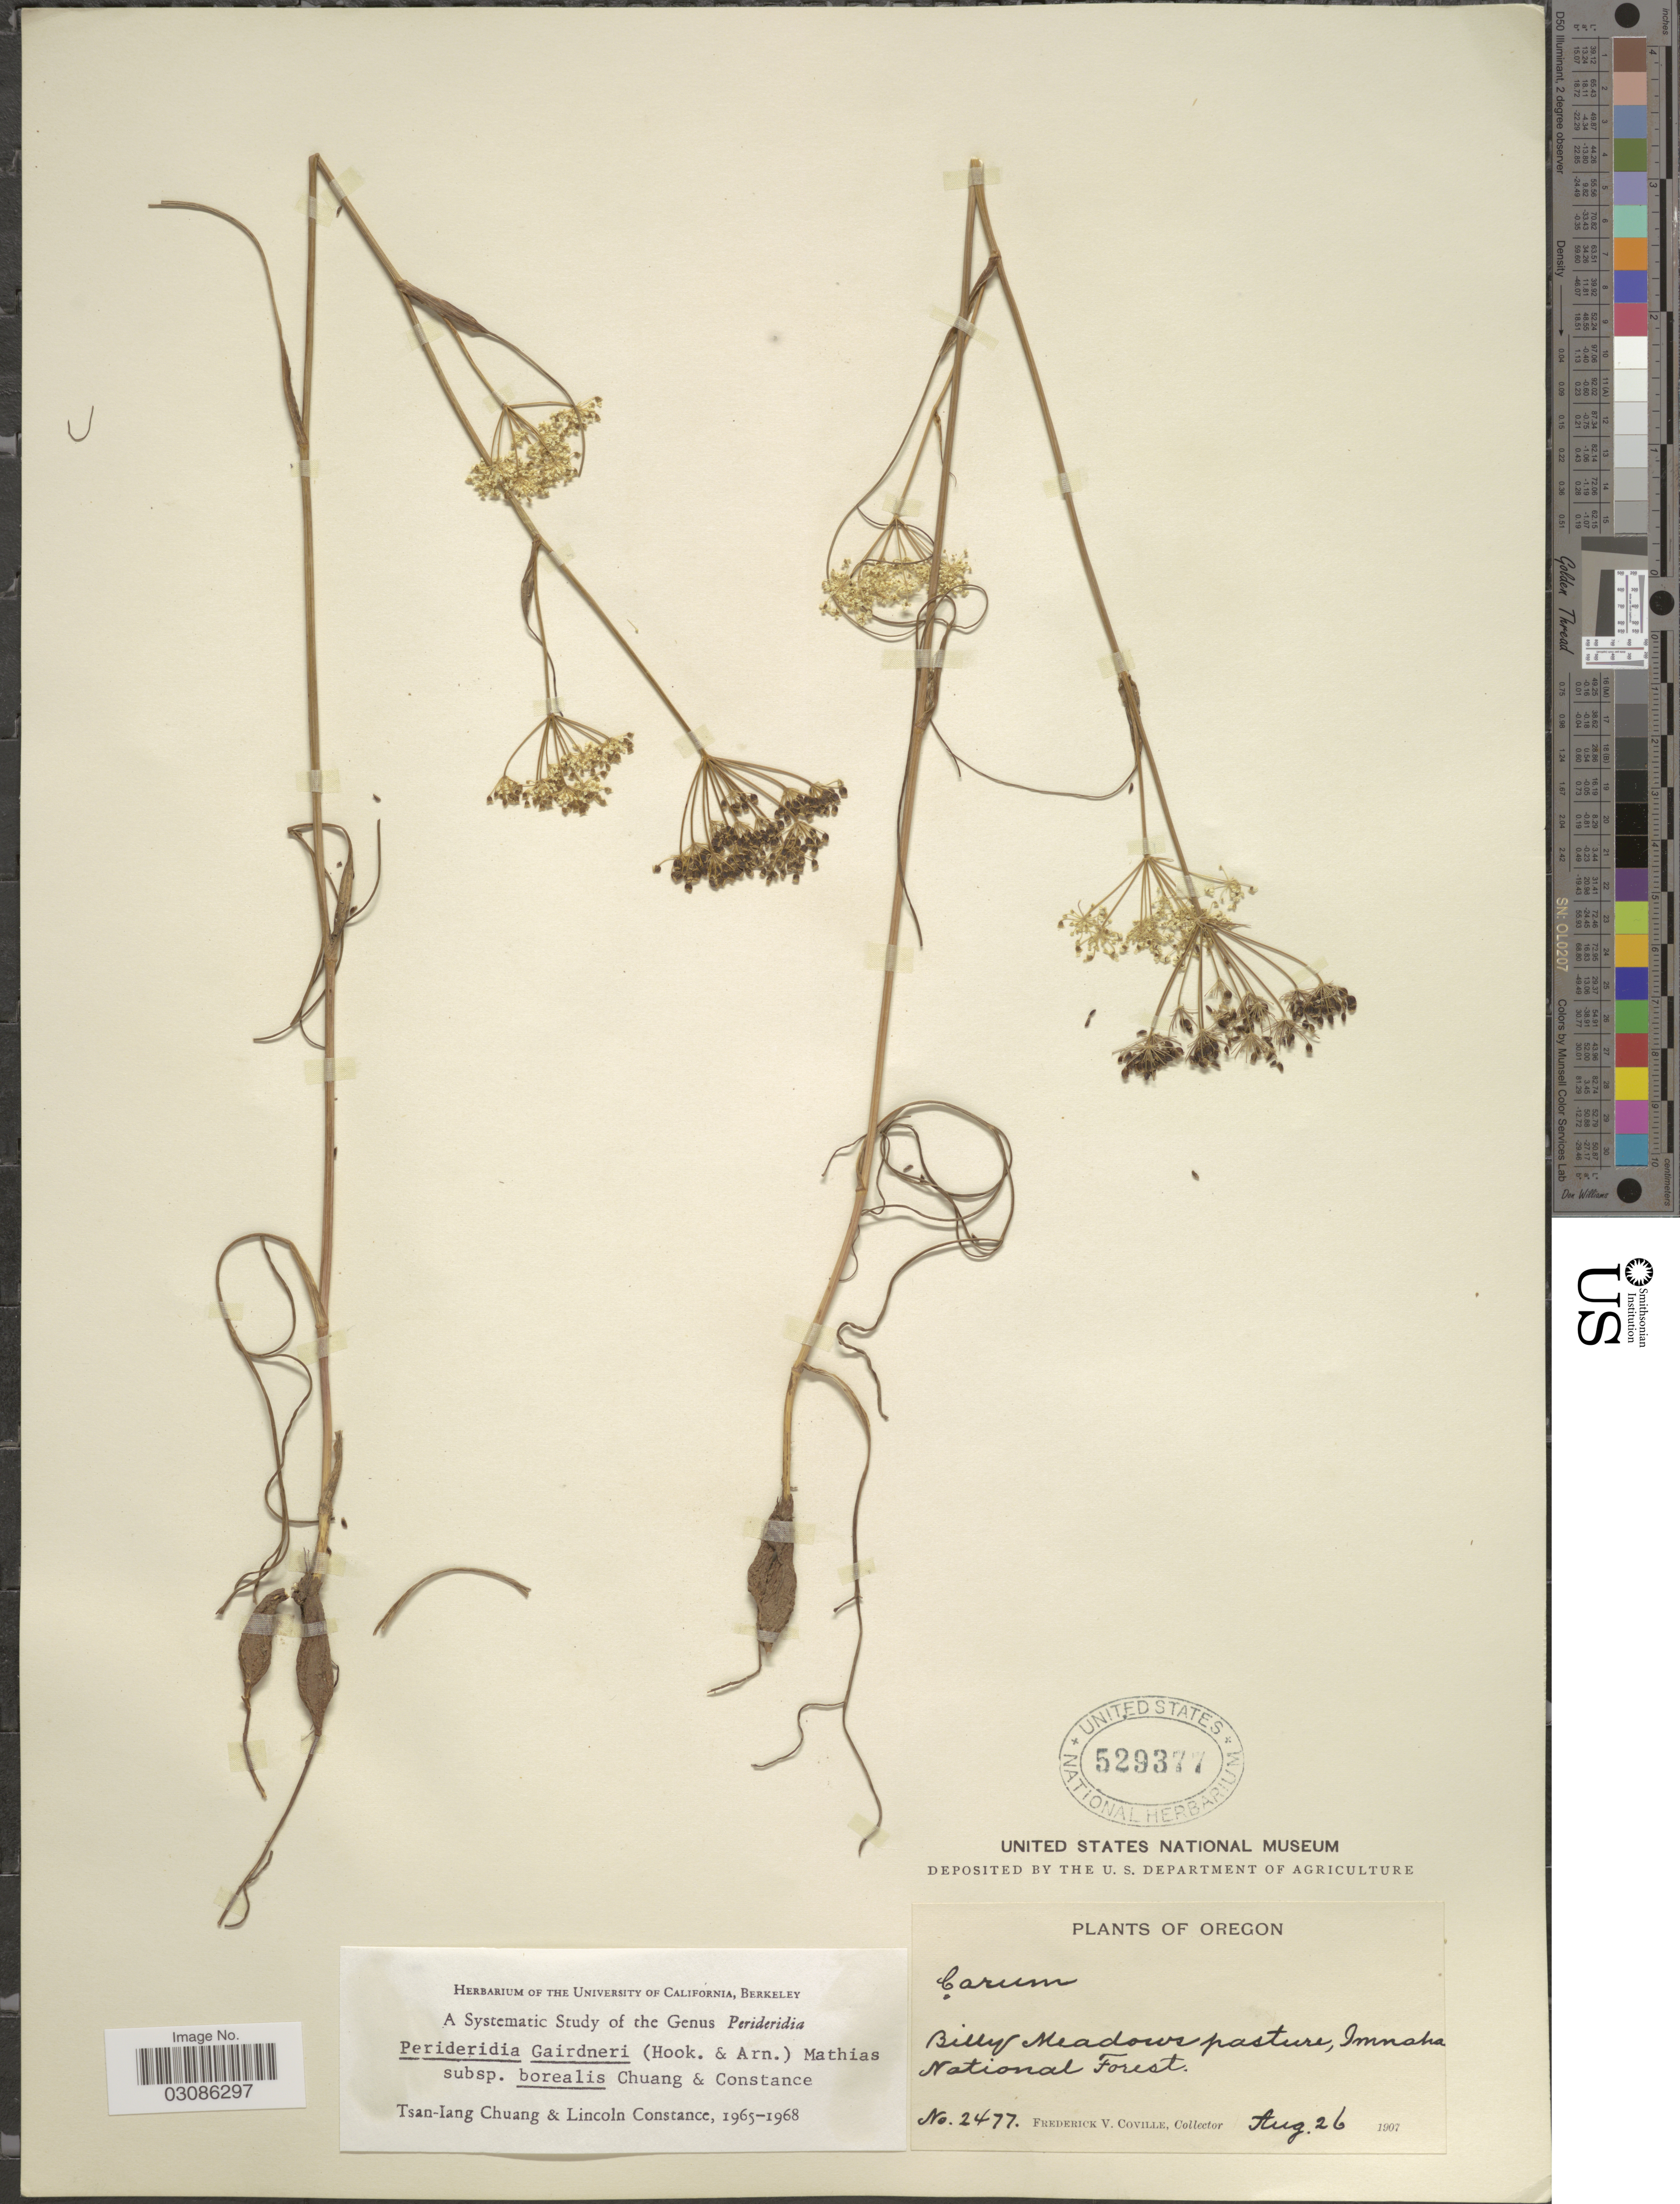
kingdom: Plantae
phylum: Tracheophyta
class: Magnoliopsida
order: Apiales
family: Apiaceae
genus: Perideridia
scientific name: Perideridia gairdneri subsp. borealis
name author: T.I. Chuang & Constance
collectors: F. V. Coville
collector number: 2477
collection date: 1907-08-26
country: United States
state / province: Oregon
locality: Billy Meadows pasture, Imnaha National Forest.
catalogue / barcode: US 529377